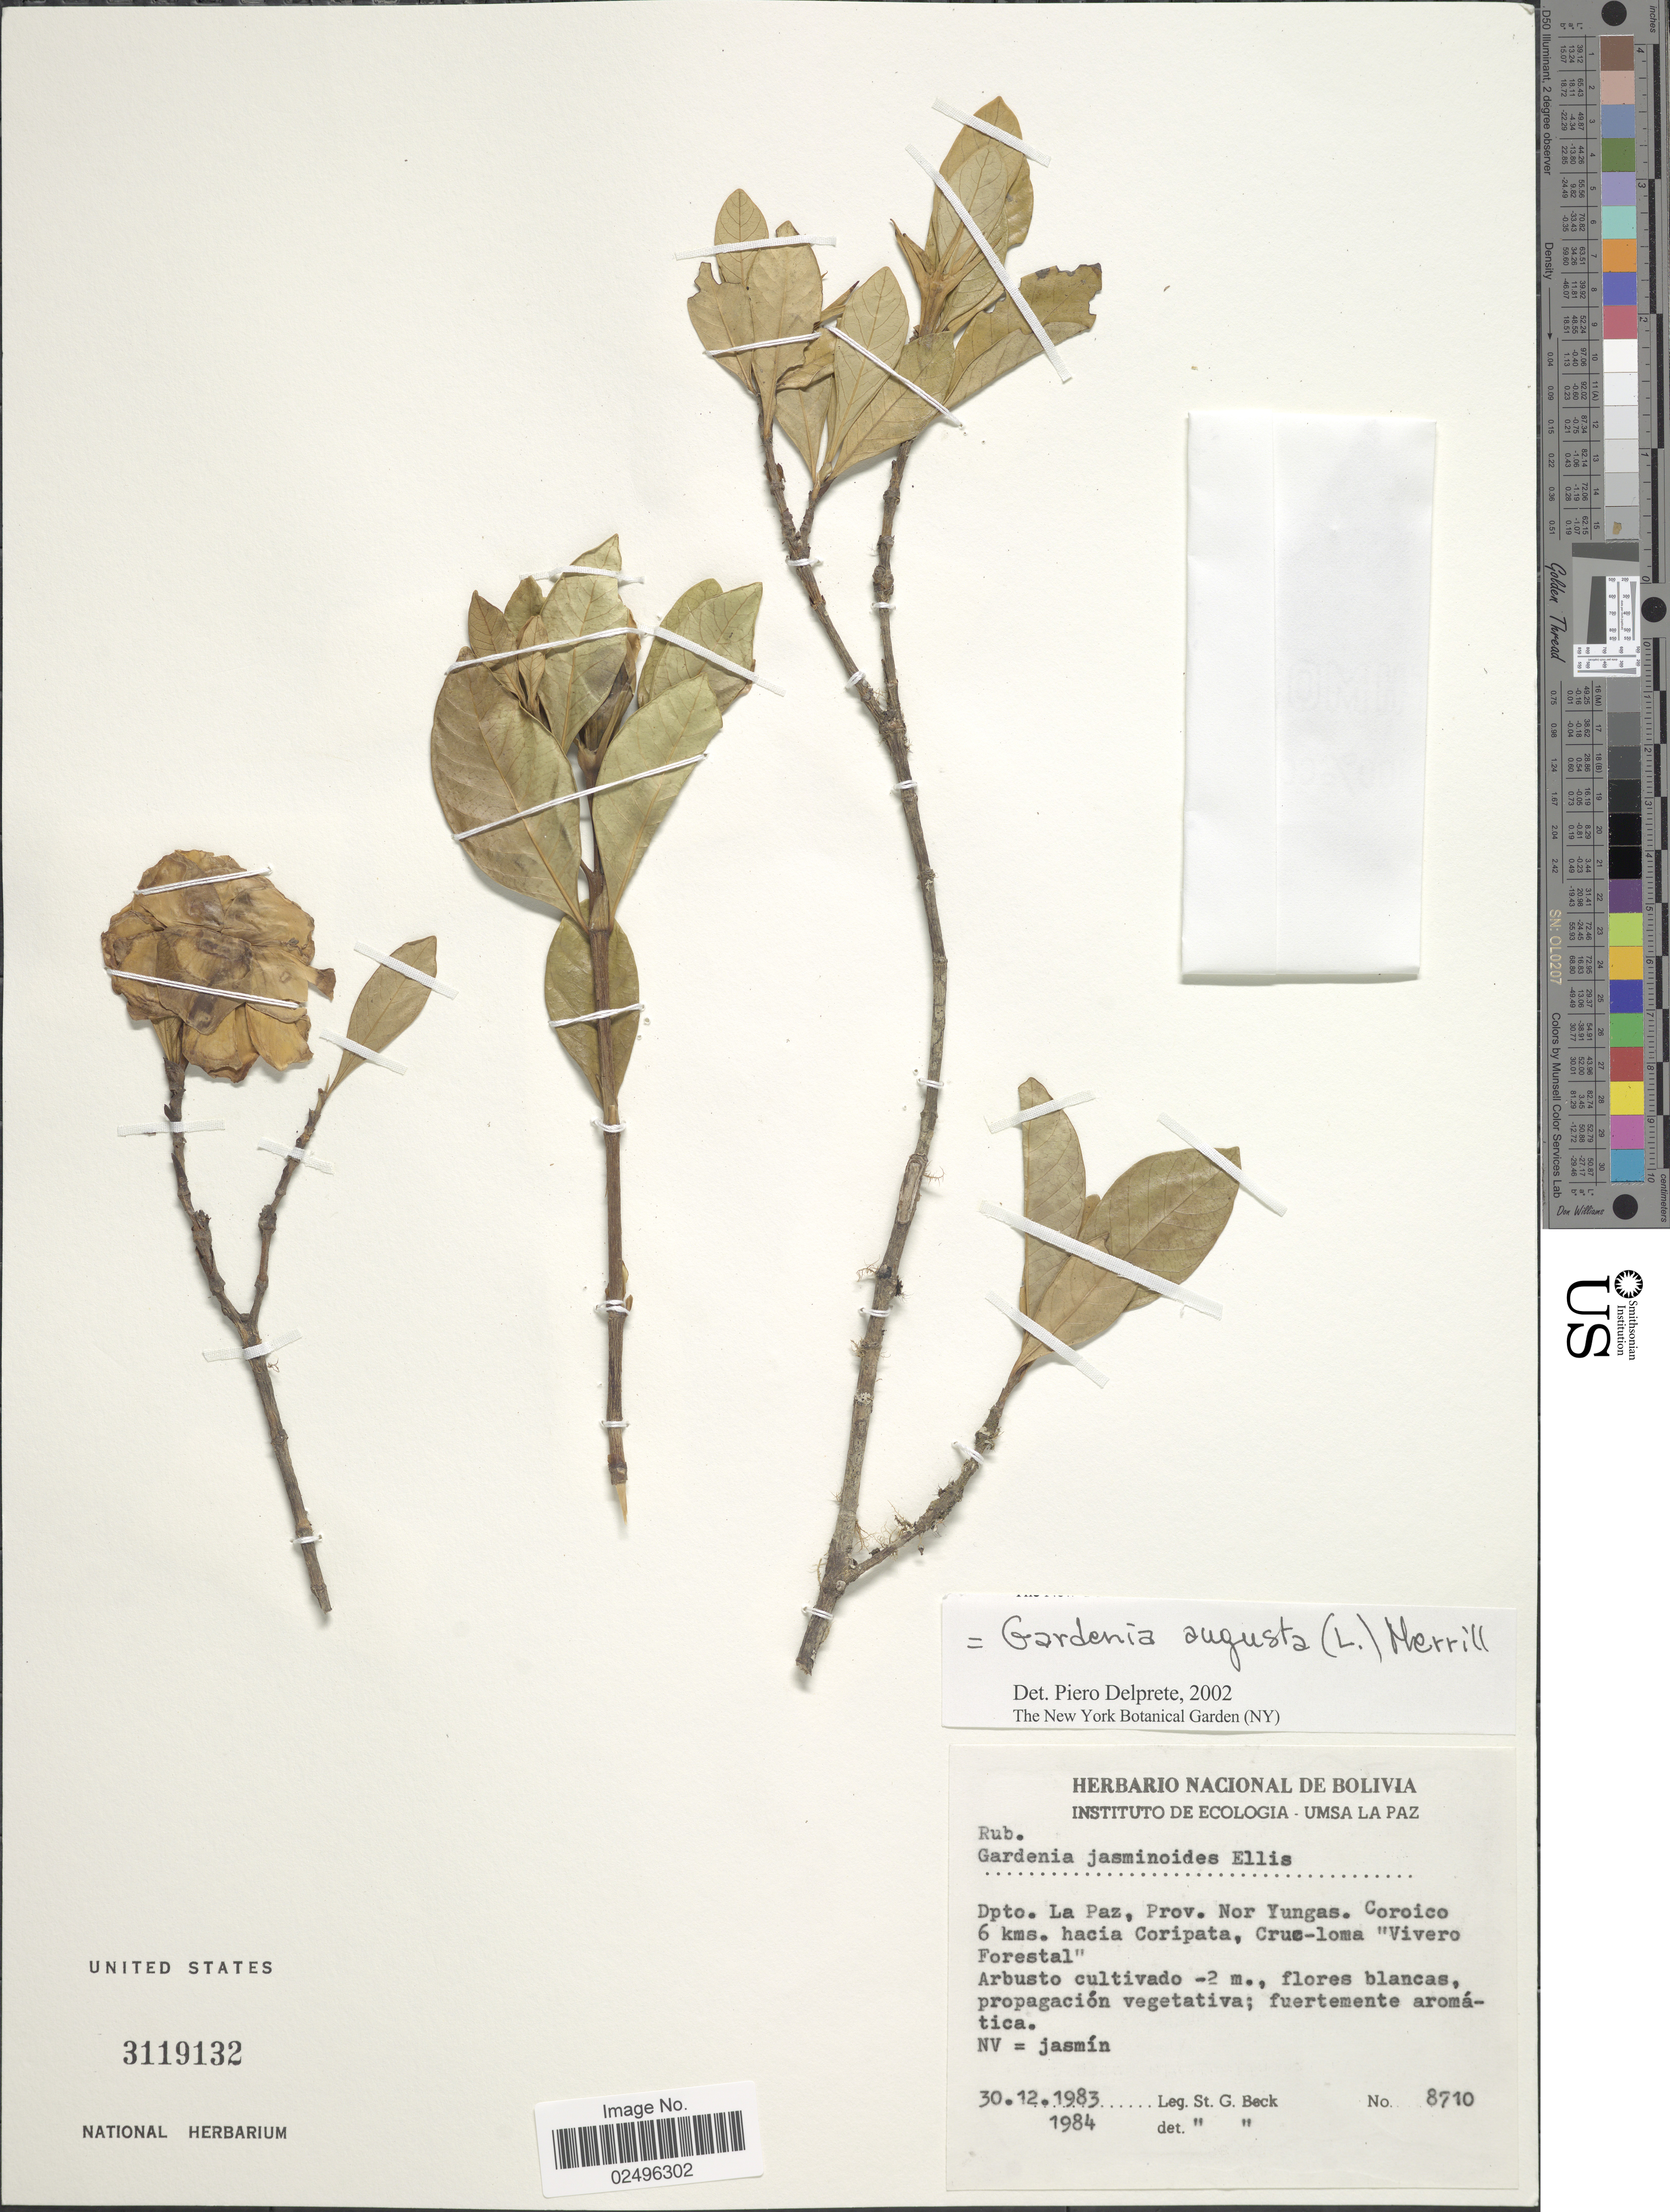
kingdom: Plantae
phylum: Tracheophyta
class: Magnoliopsida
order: Gentianales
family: Rubiaceae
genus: Gardenia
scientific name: Gardenia augusta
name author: (L.) Merr.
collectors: S. G. Beck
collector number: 8710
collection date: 1983-12-30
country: Bolivia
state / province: La Paz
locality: Prov. Nor Yungas. Coroico 6 kms. hacia Coripata, Crue-loma "Vivero Forestal"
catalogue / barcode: US 3119132